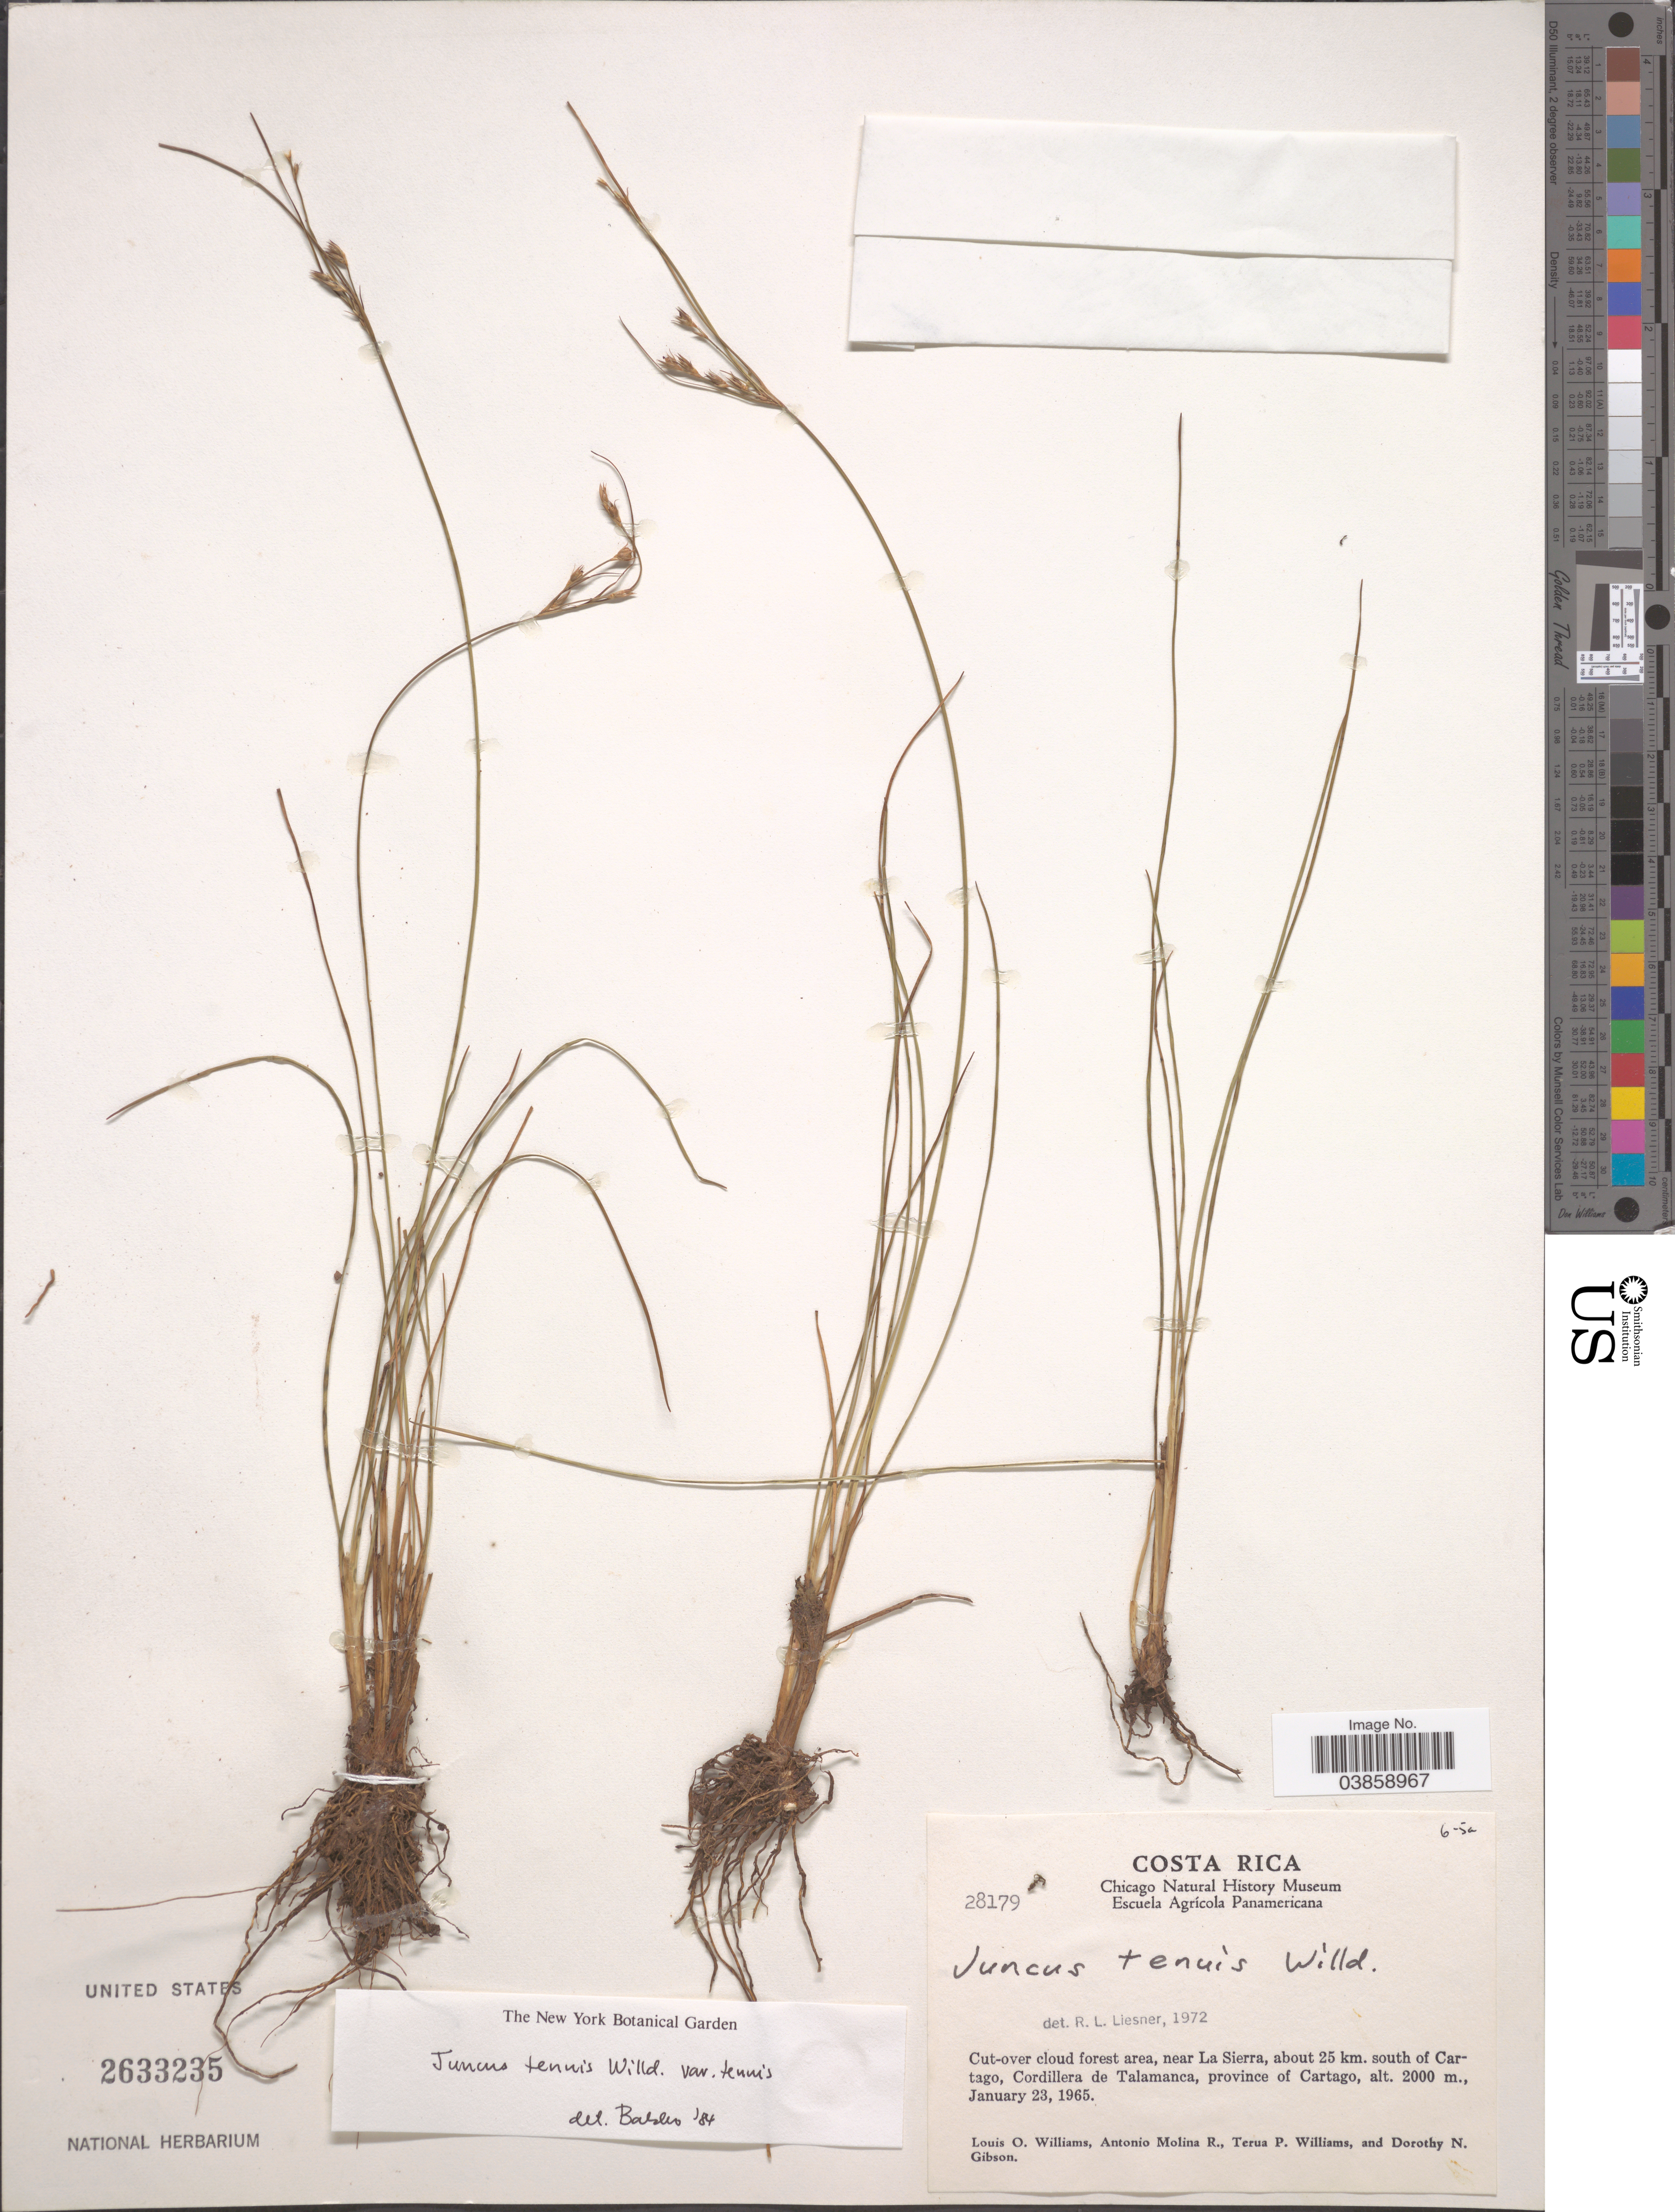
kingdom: Plantae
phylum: Tracheophyta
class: Liliopsida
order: Poales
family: Juncaceae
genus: Juncus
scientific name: Juncus tenuis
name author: Willd.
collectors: L. O. Williams, A. Molina R., T. Williams & D. N. Gibson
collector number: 28179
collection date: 1965-01-23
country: Costa Rica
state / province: Cartago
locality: Near La Sierra, about 25 km. south of Cartago, Cordillera de Talamanca.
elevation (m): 2000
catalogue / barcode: US 2633235